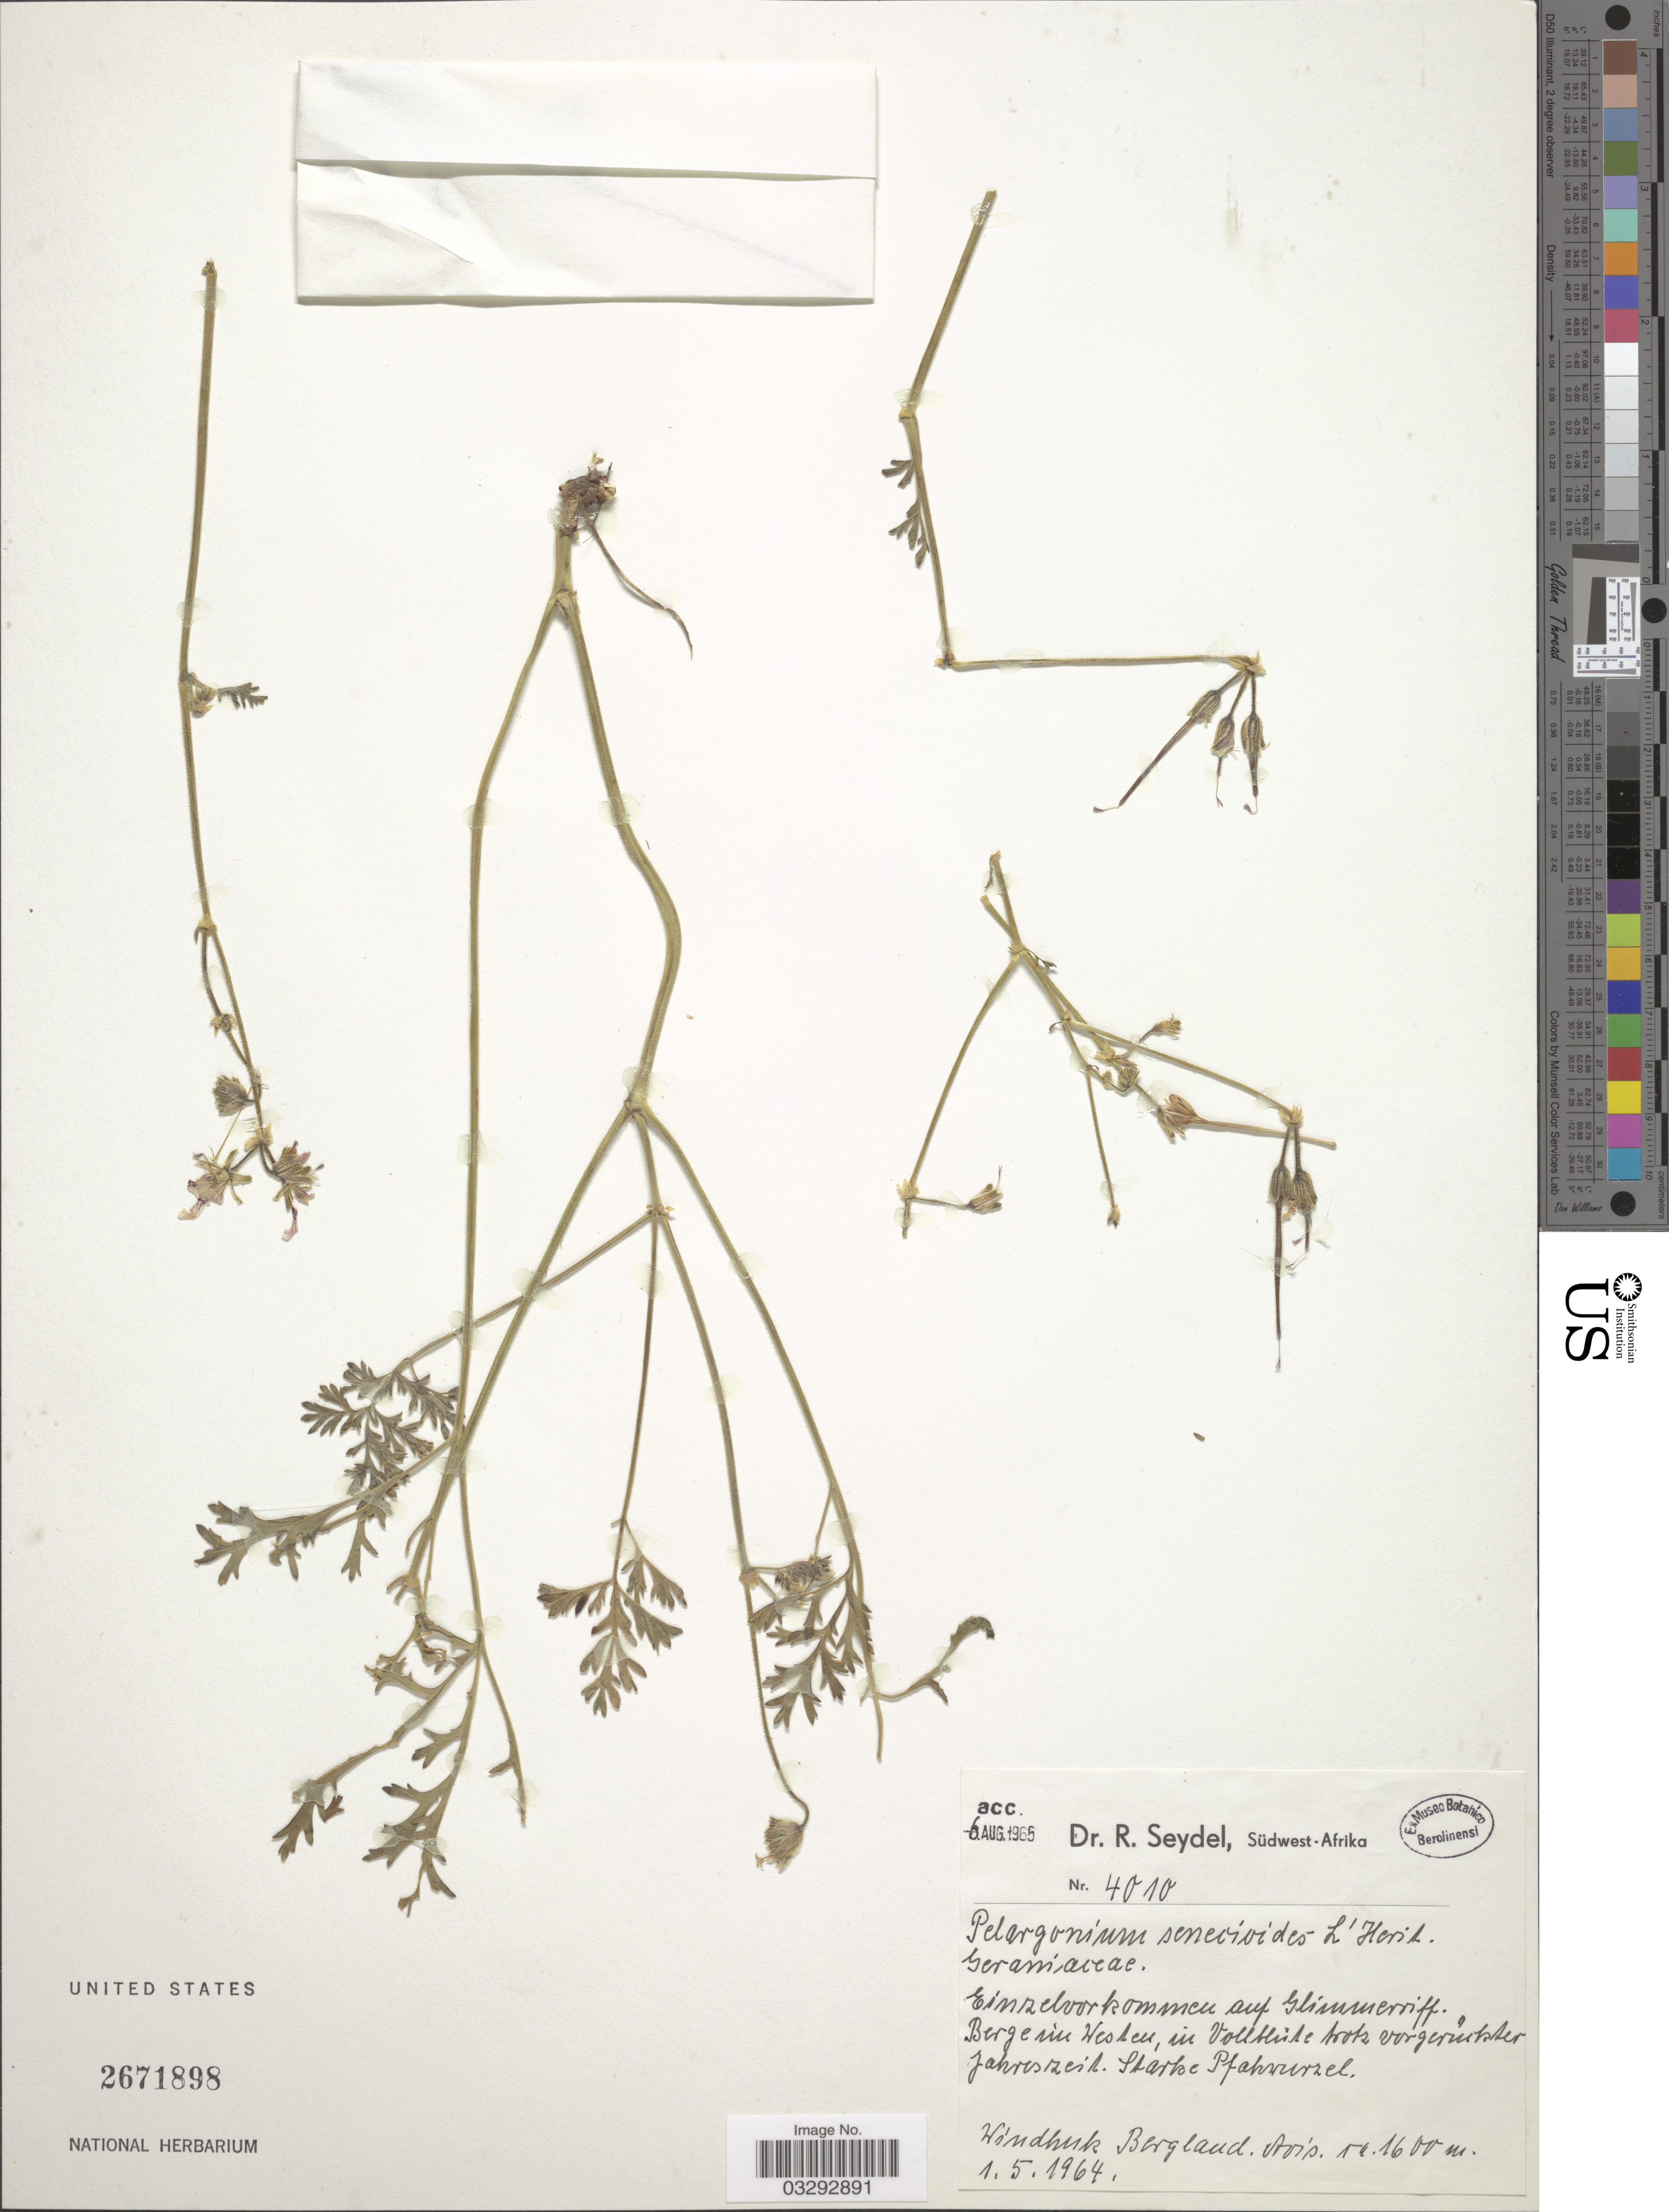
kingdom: Plantae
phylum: Tracheophyta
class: Magnoliopsida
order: Geraniales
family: Geraniaceae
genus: Pelargonium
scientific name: Pelargonium senecioides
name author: L'Hér.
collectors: R. Seydel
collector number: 4010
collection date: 1964-05-01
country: Namibia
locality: Südwest-Afrika, Windhuk Berglaud. Avis.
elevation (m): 1600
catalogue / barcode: US 2671898